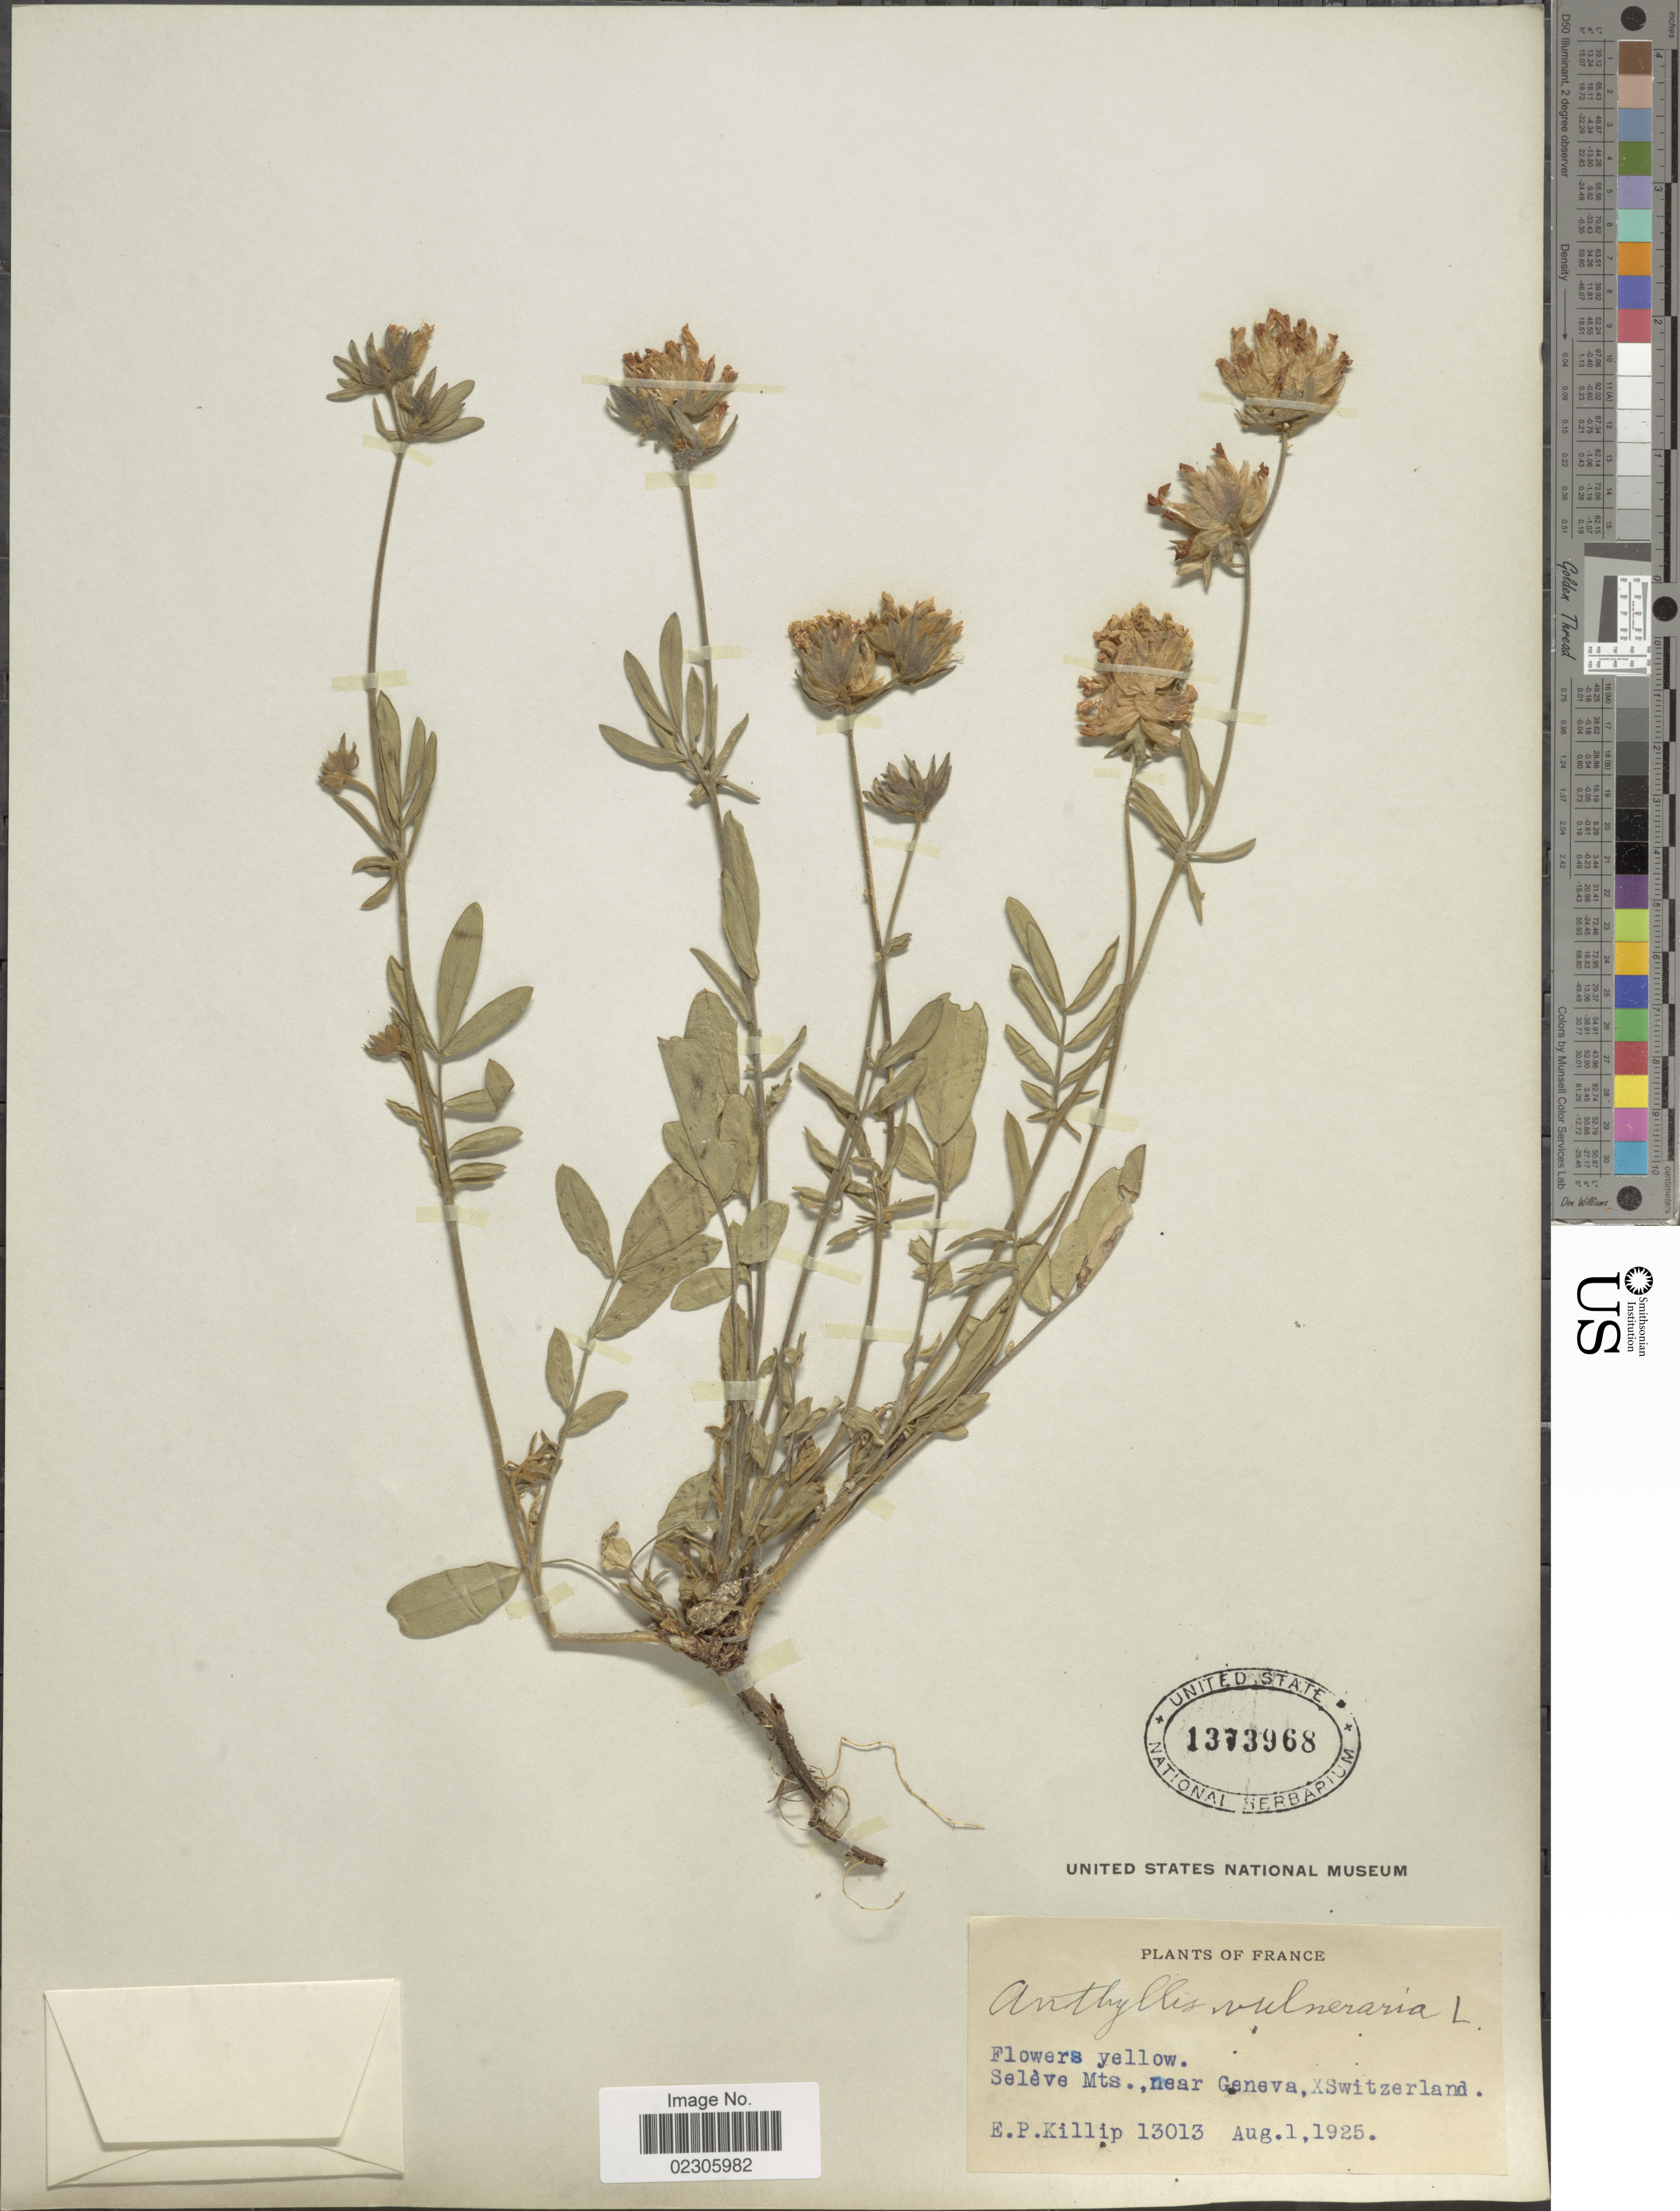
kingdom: Plantae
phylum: Tracheophyta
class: Magnoliopsida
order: Fabales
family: Fabaceae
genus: Anthyllis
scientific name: Anthyllis vulneraria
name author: L.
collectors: E. P. Killip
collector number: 13013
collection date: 1925-08-01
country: France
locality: Seleve Mts., near Geneva, Switzerland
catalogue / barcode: US 1373968